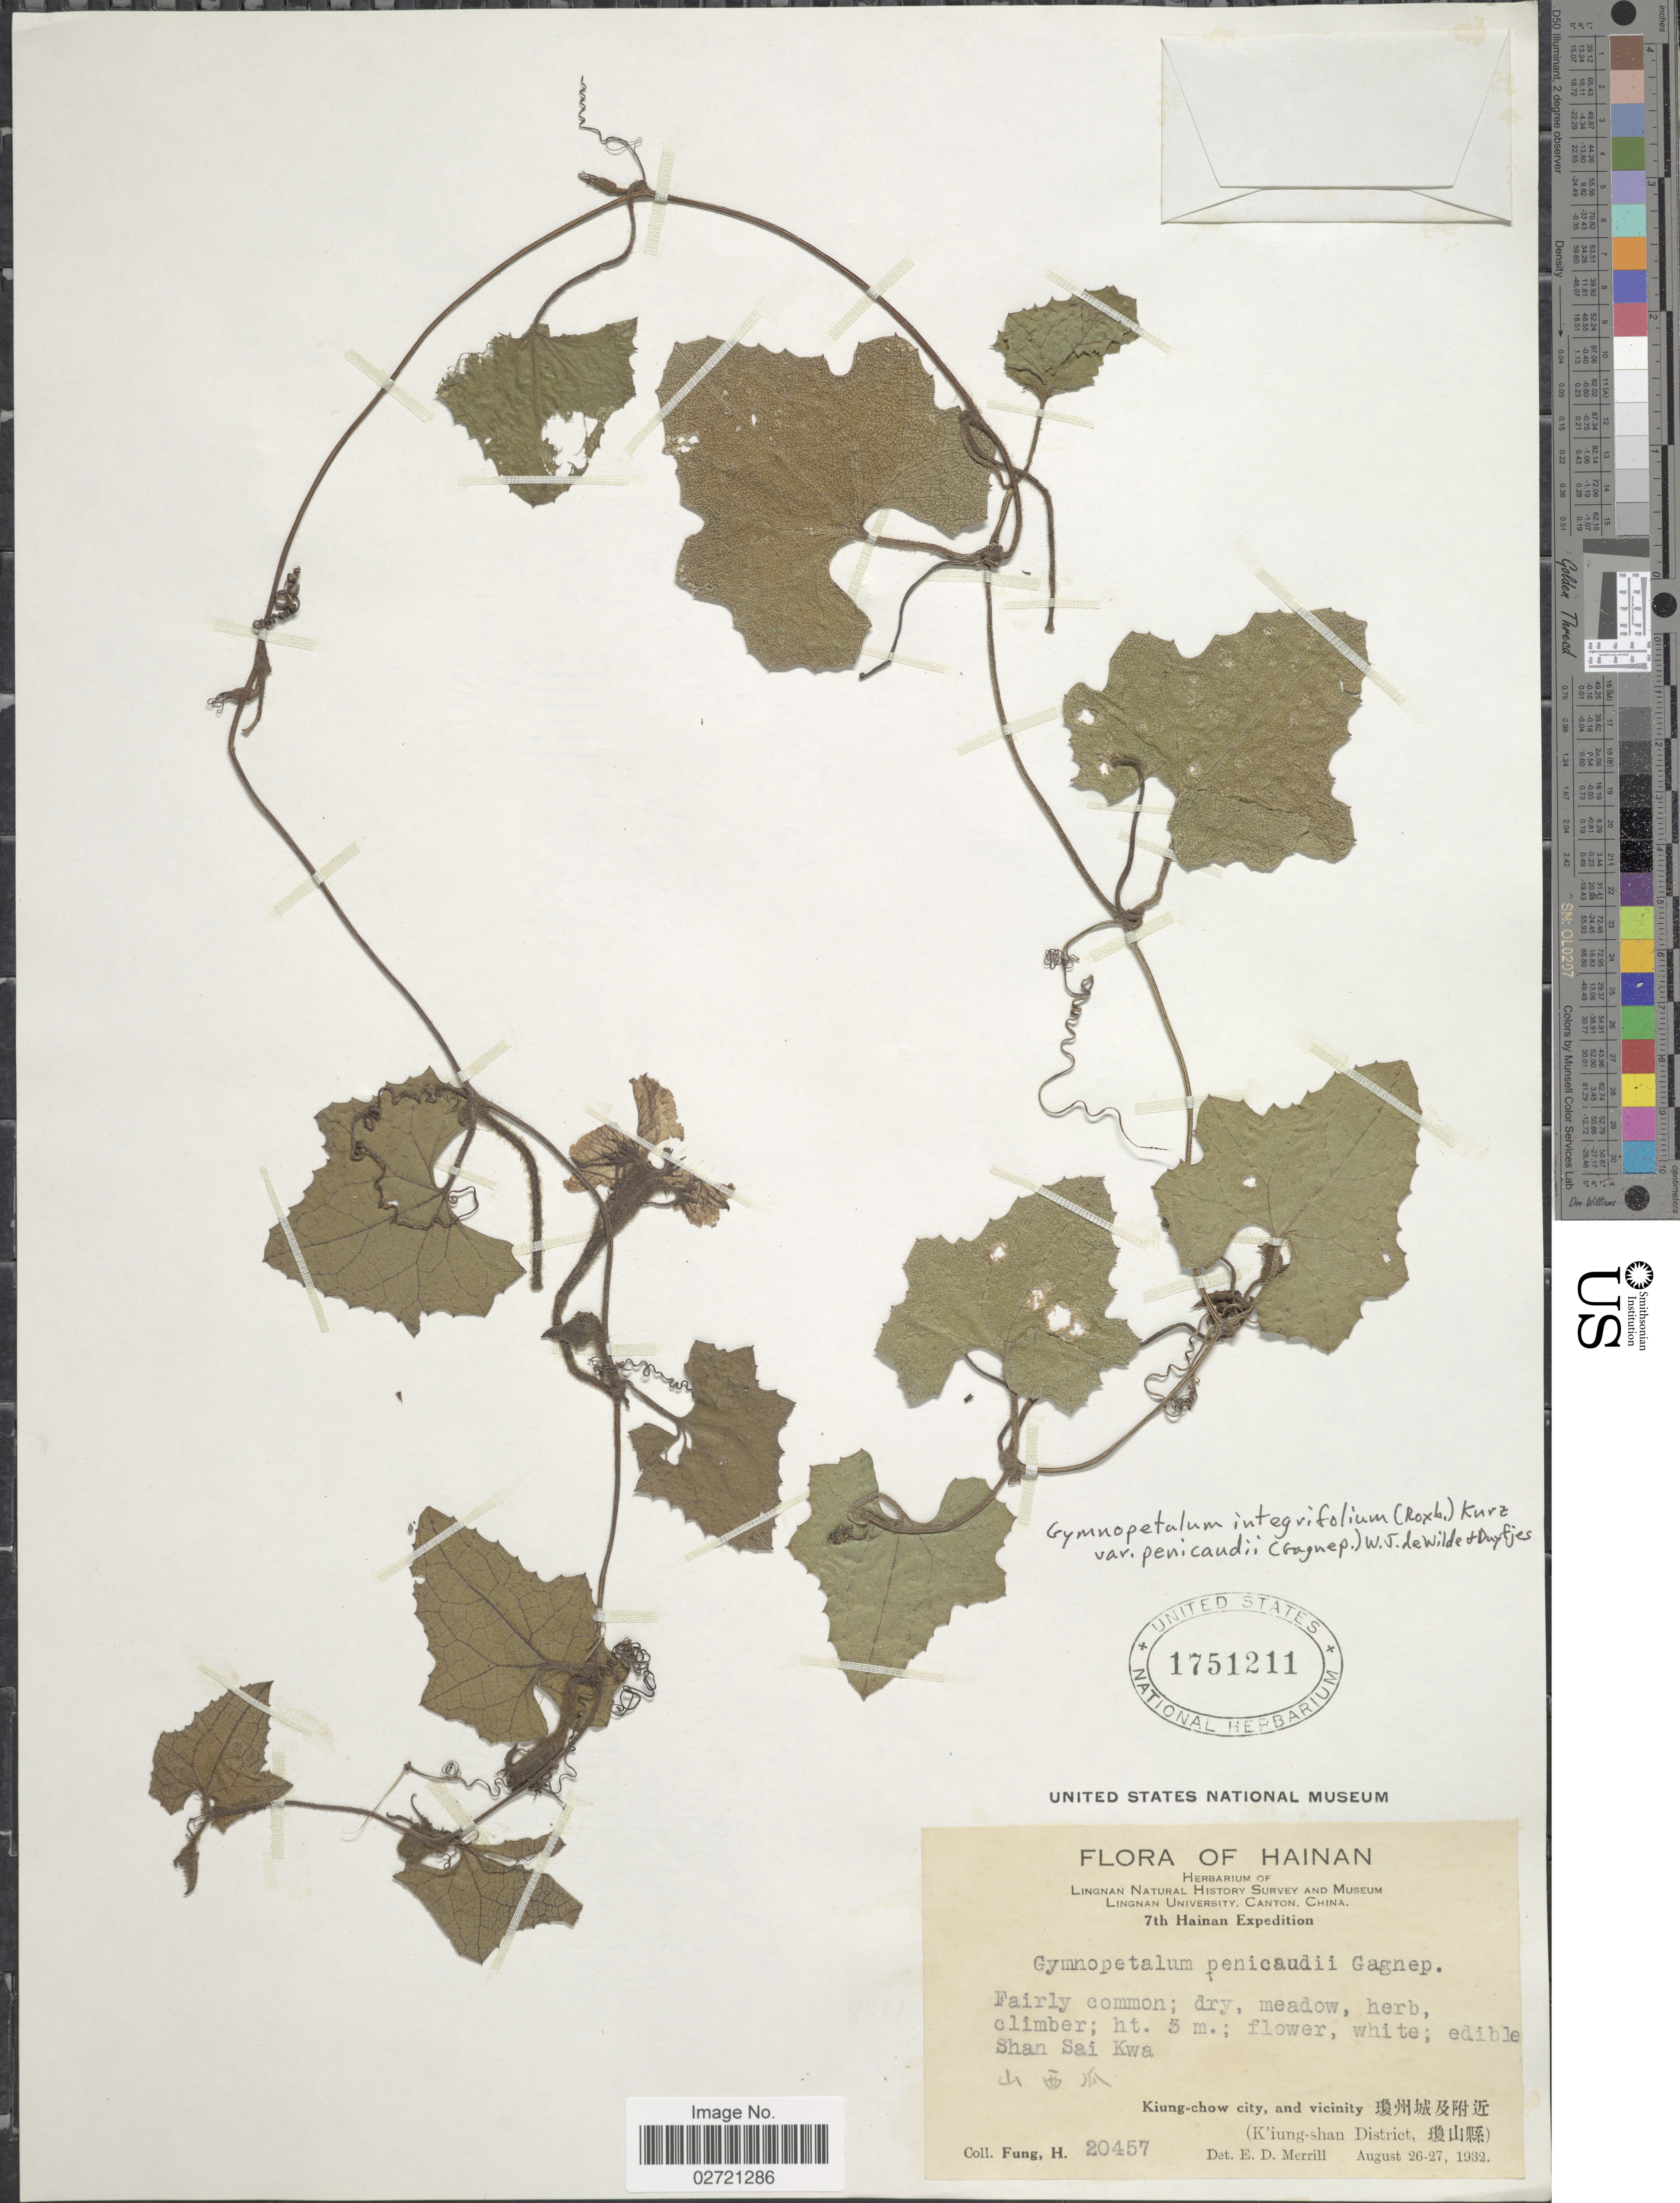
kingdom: Plantae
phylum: Tracheophyta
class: Magnoliopsida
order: Cucurbitales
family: Cucurbitaceae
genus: Trichosanthes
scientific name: Trichosanthes scabra var. penicaudii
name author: (Gagnep.) H.J. de Boer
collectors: H. Fung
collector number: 20457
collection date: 1932-08-26/1932-08-27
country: China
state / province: Hainan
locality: Shan Sai Kwa. Kiung-chow city, and vicinity (K'iung-shan District)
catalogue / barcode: US 1751211